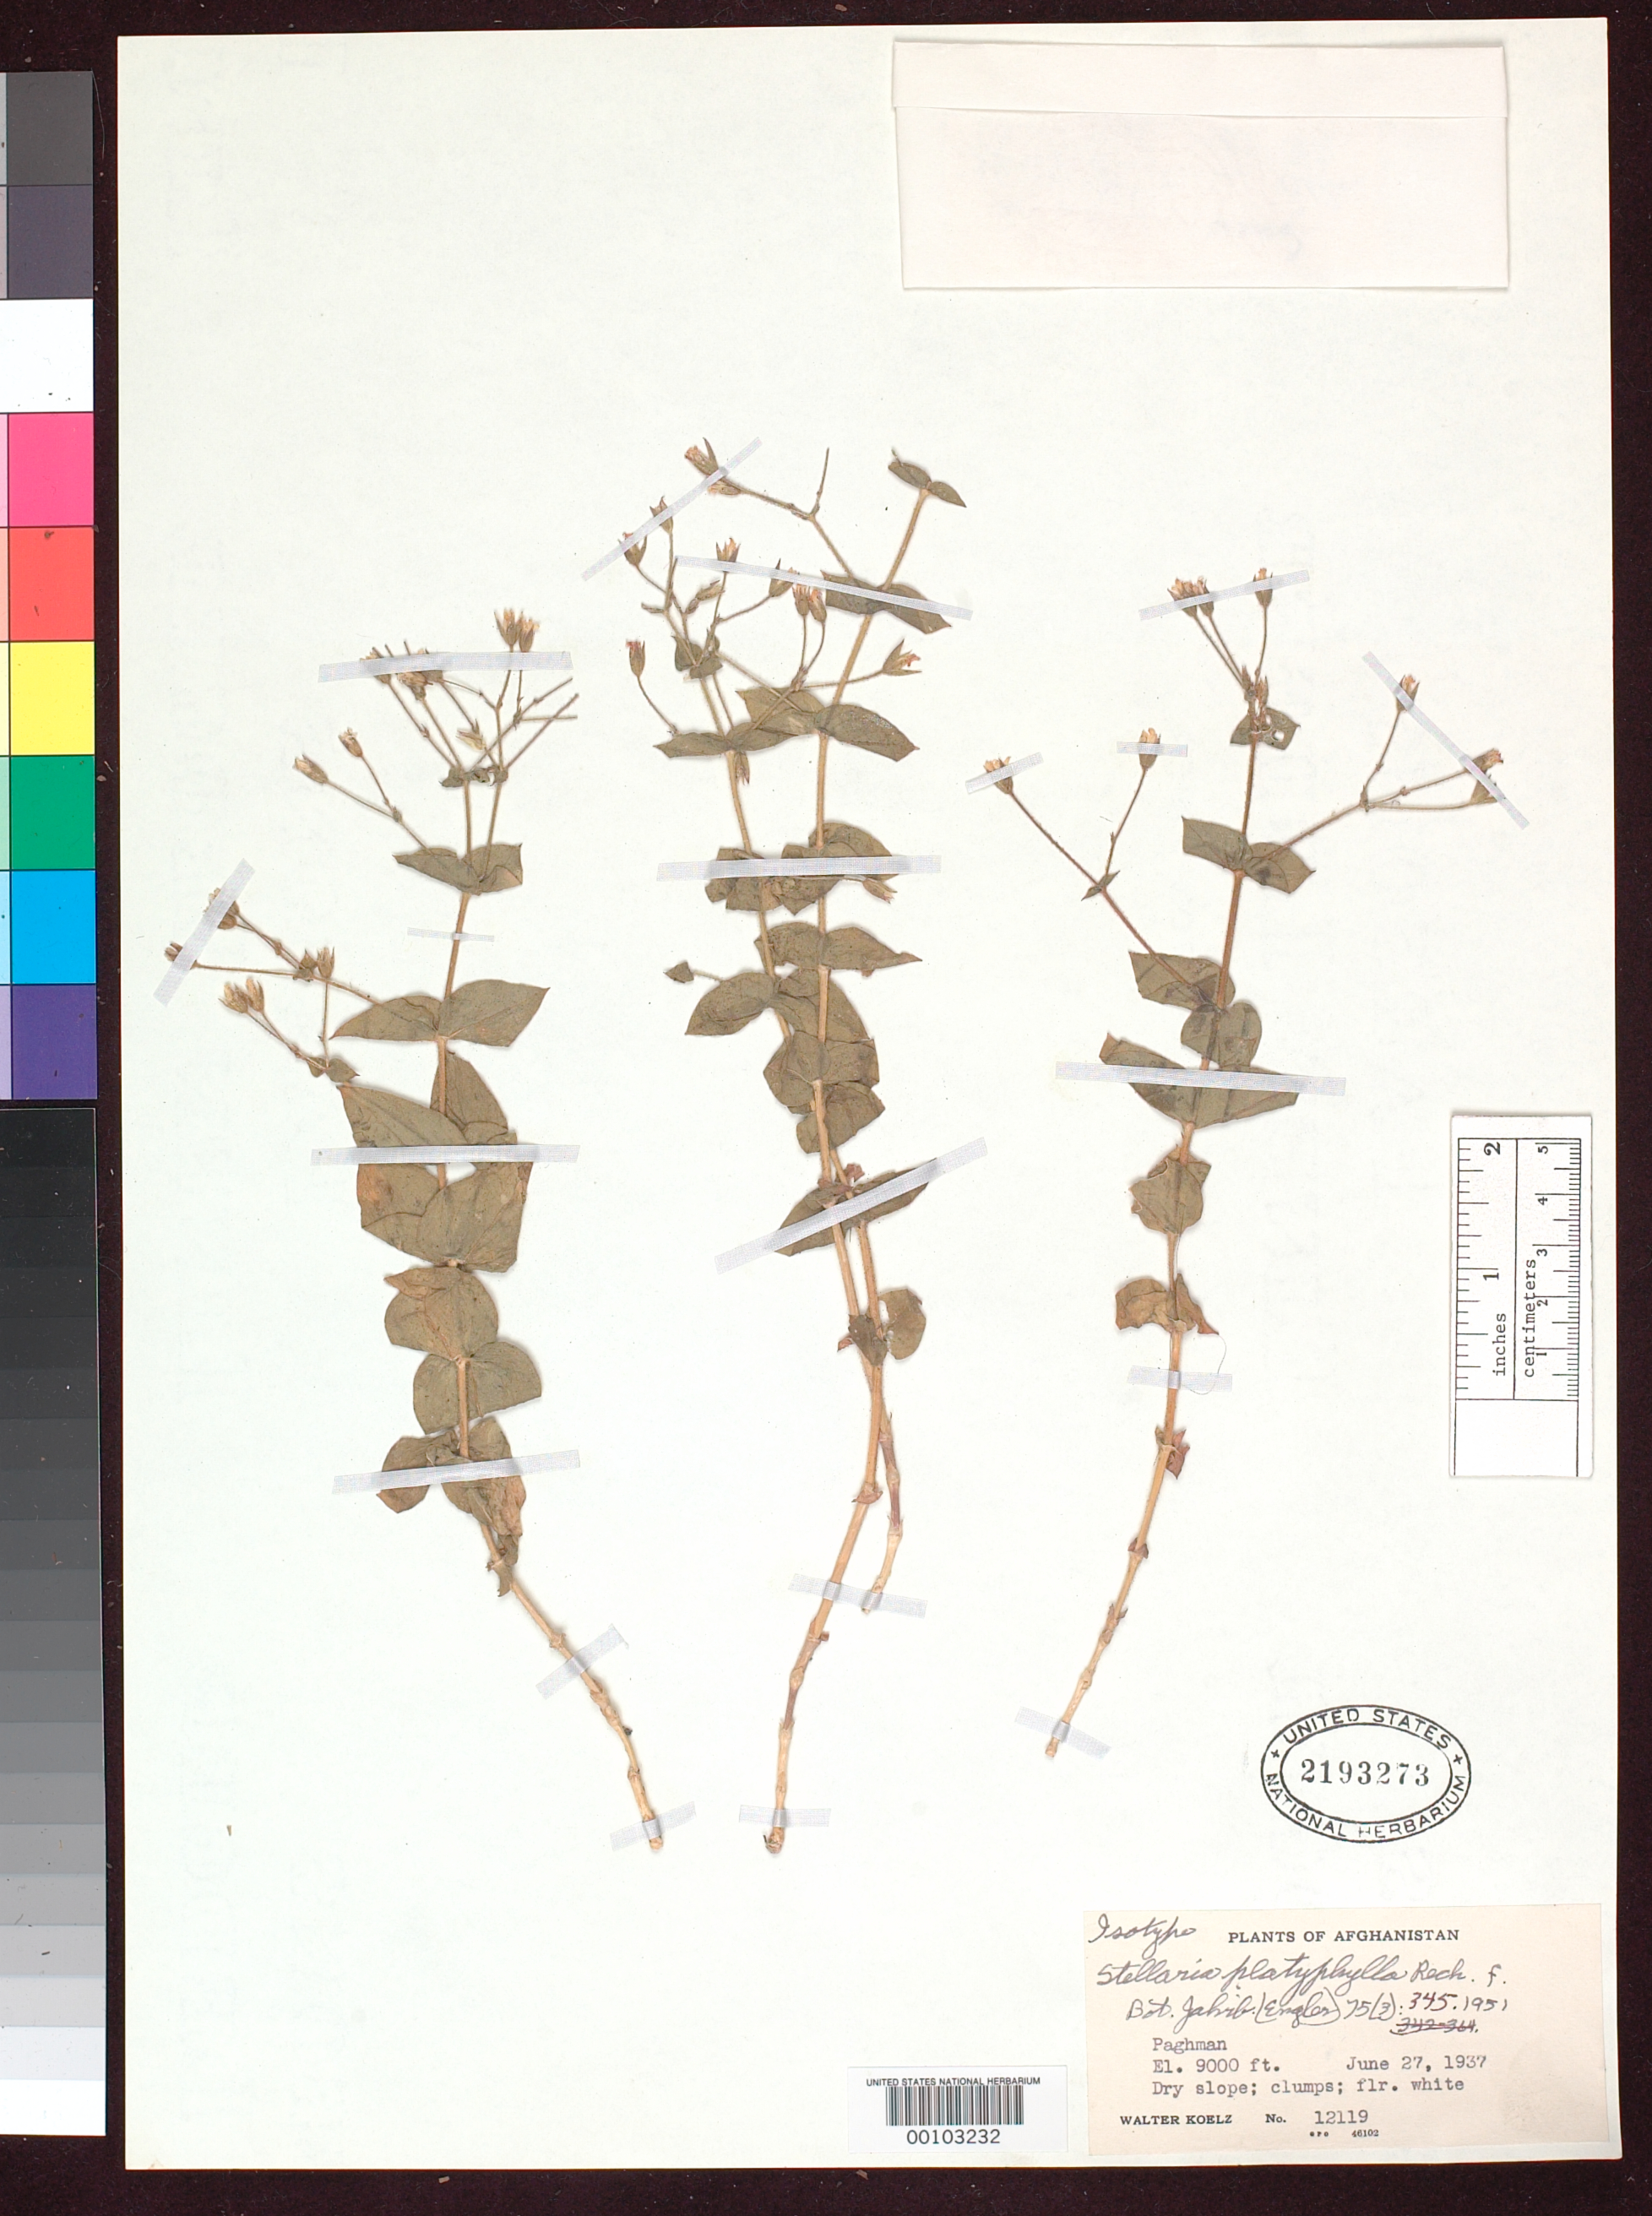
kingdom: Plantae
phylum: Tracheophyta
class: Magnoliopsida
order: Caryophyllales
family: Caryophyllaceae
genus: Stellaria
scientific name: Stellaria platyphylla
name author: Rech. f.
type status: Isotype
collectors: W. N. Koelz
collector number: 12119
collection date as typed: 27 Jun 1937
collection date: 1937-06-27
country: Afghanistan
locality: Paghman.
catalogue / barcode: US 2193273